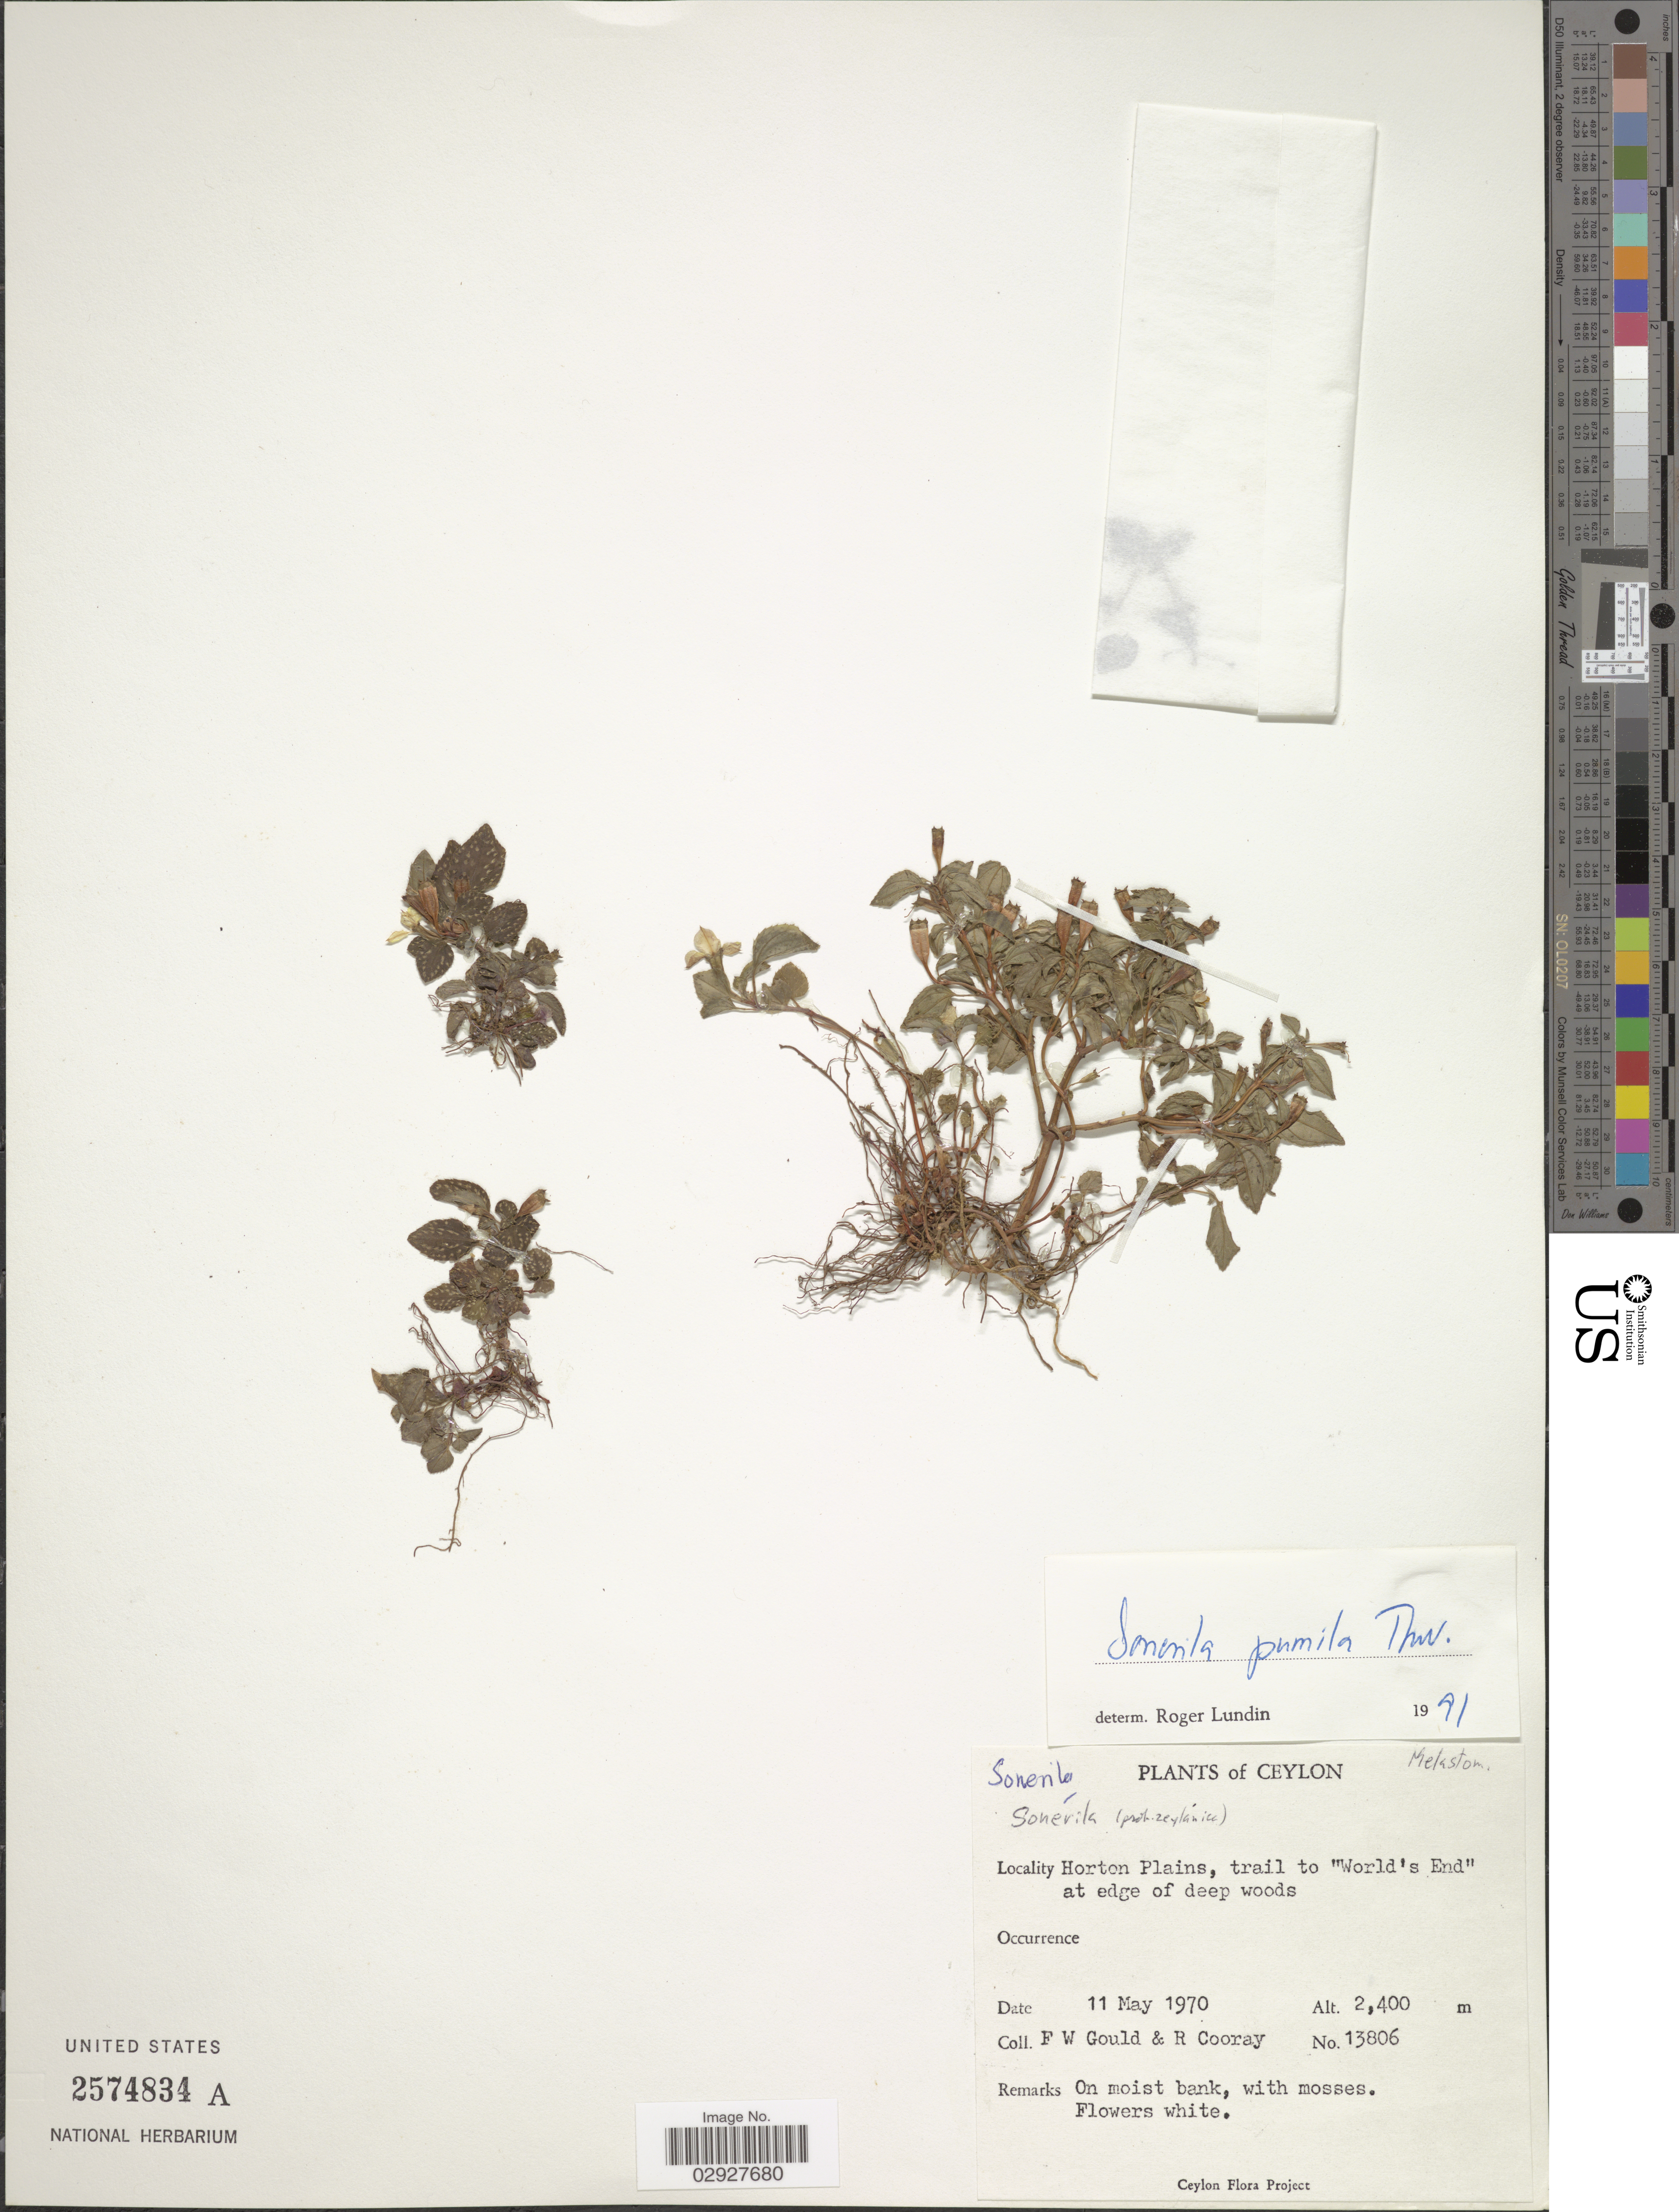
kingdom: Plantae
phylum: Tracheophyta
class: Magnoliopsida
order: Myrtales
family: Melastomataceae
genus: Sonerila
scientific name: Sonerila pumila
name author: Thwaites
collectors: F. W. Gould & R. Cooray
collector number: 13806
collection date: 1970-05-11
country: Sri Lanka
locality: Ceylon. Horton Plains, trail to "World's End" at edge of deep woods.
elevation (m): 2400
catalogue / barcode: US 2574834A